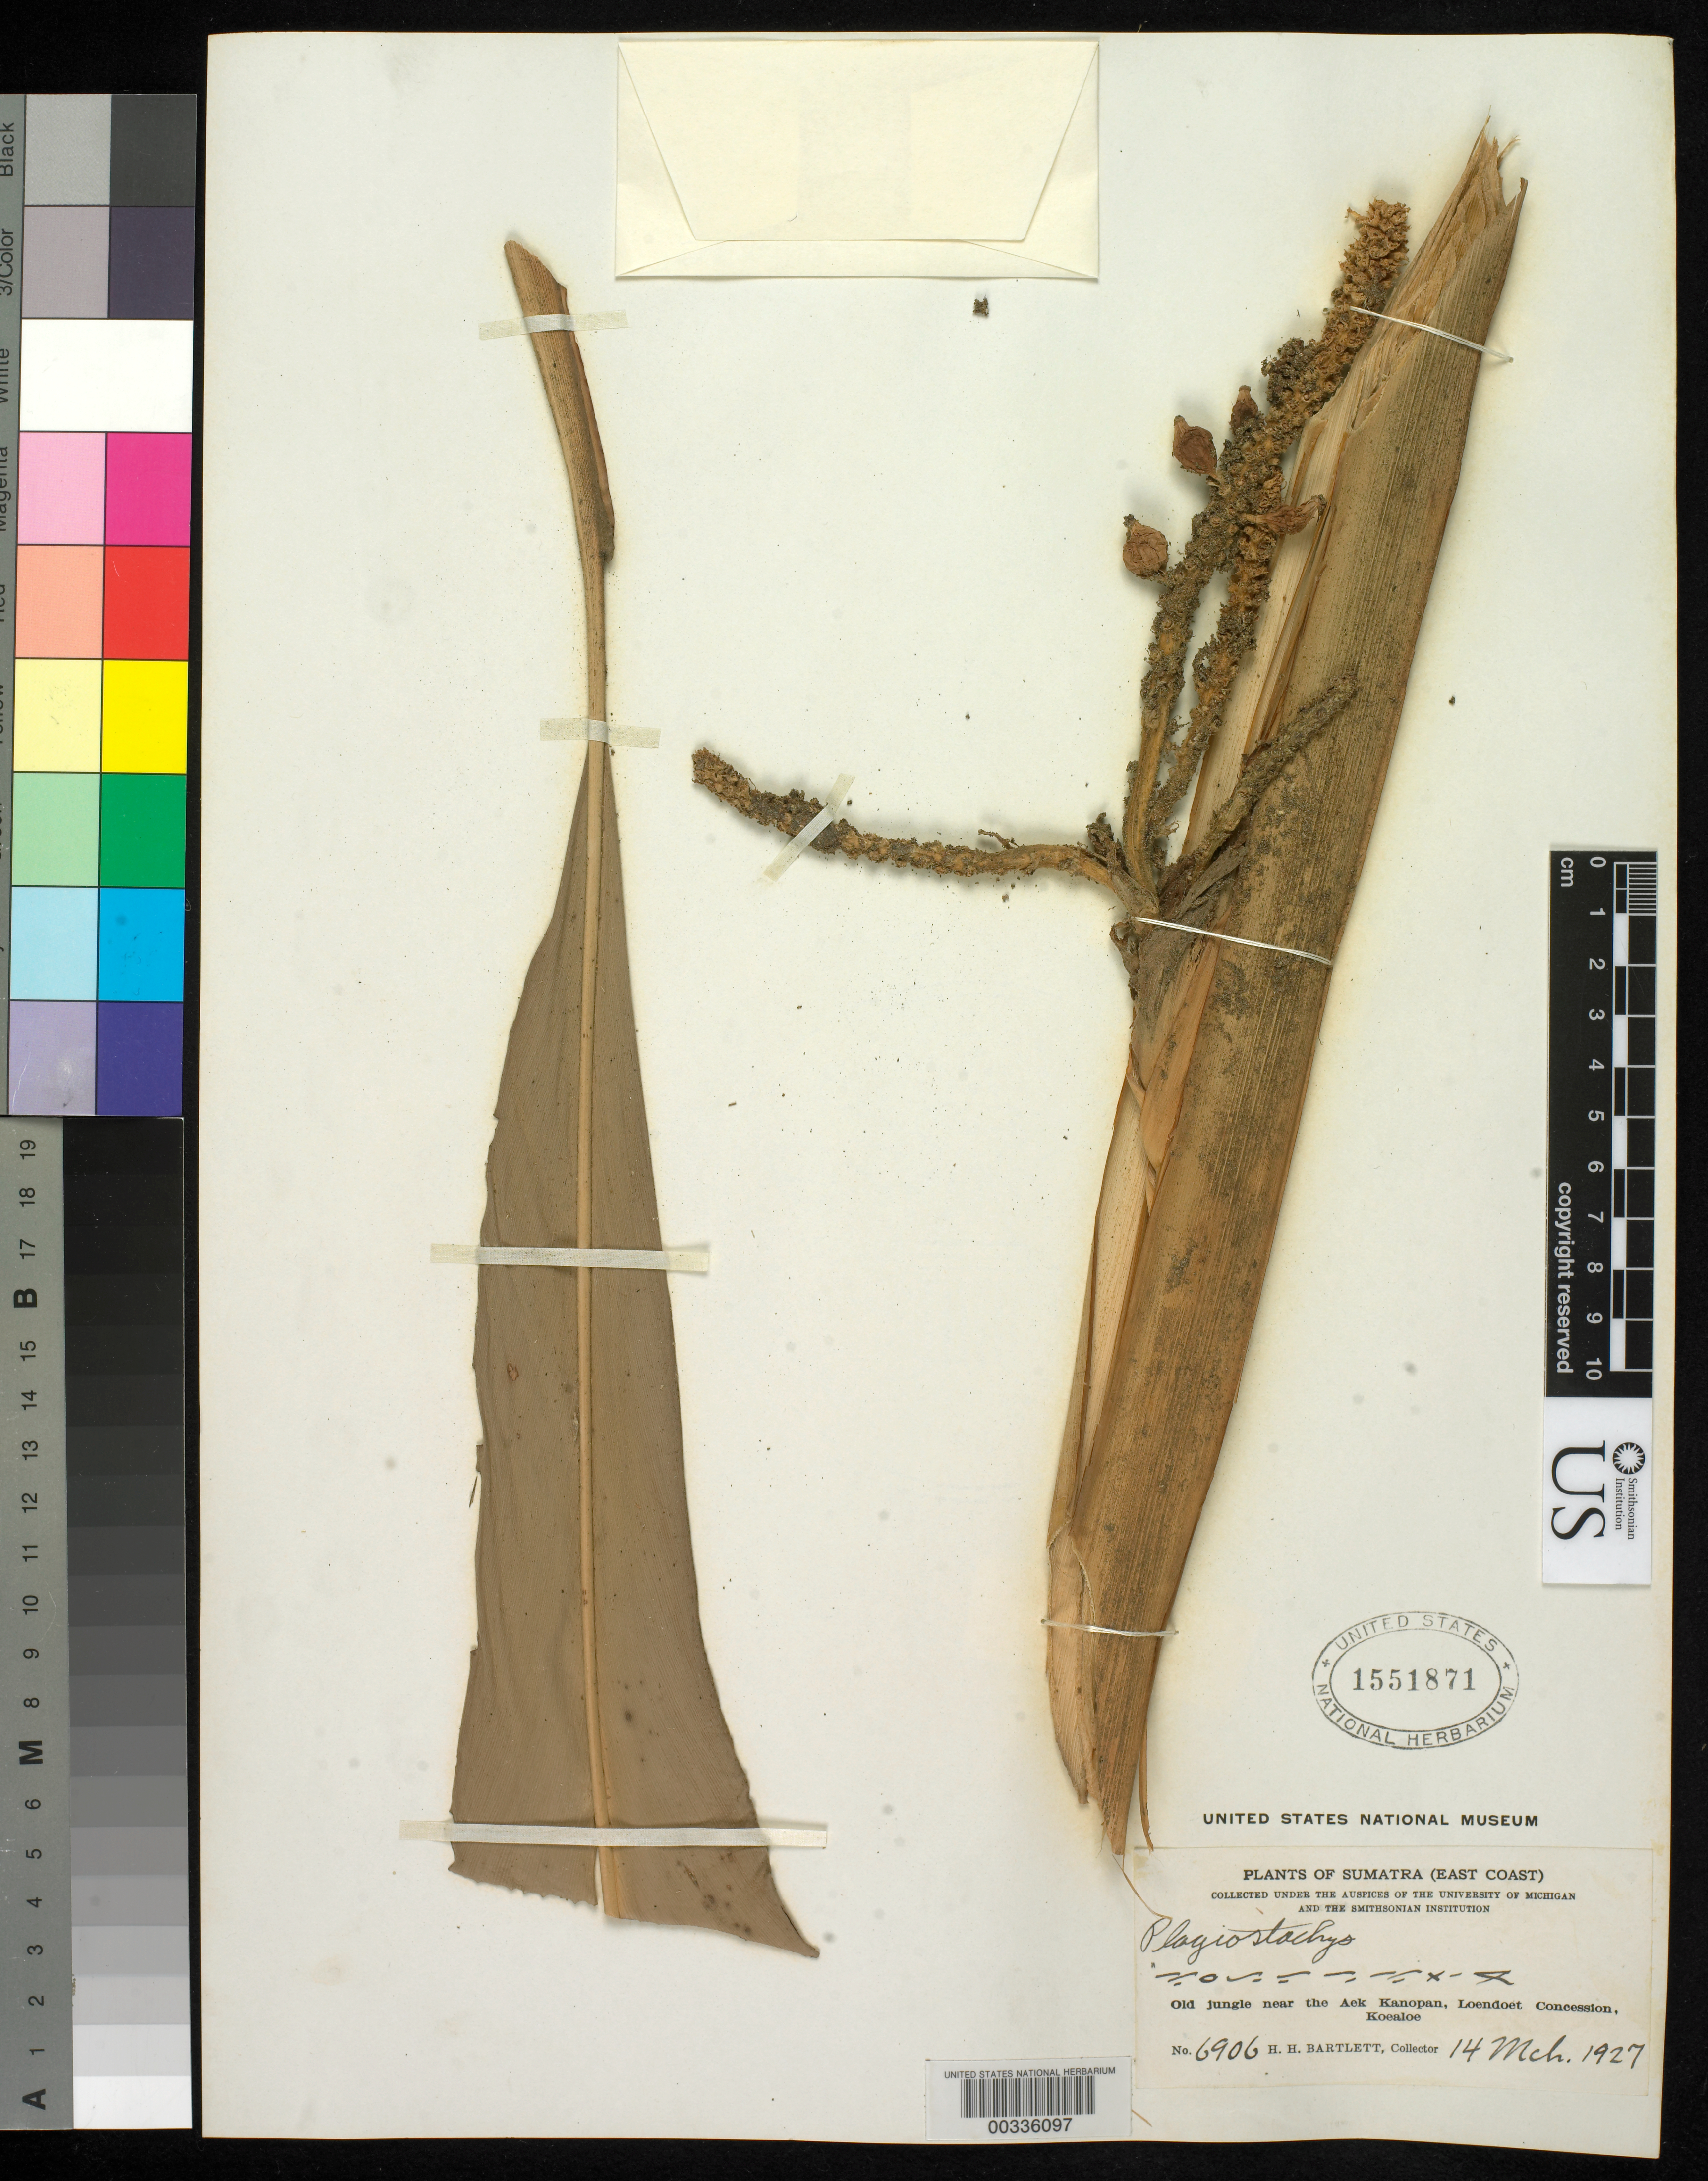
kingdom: Plantae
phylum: Tracheophyta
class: Liliopsida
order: Zingiberales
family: Zingiberaceae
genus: Plagiostachys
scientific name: Plagiostachys sp.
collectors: H. H. Bartlett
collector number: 6906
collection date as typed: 14 Mar 1927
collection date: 1927-03-14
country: Indonesia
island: Sumatra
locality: East coast, old jungle near aek kanopan, loendoet concession, koealoe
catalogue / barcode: US 1551871